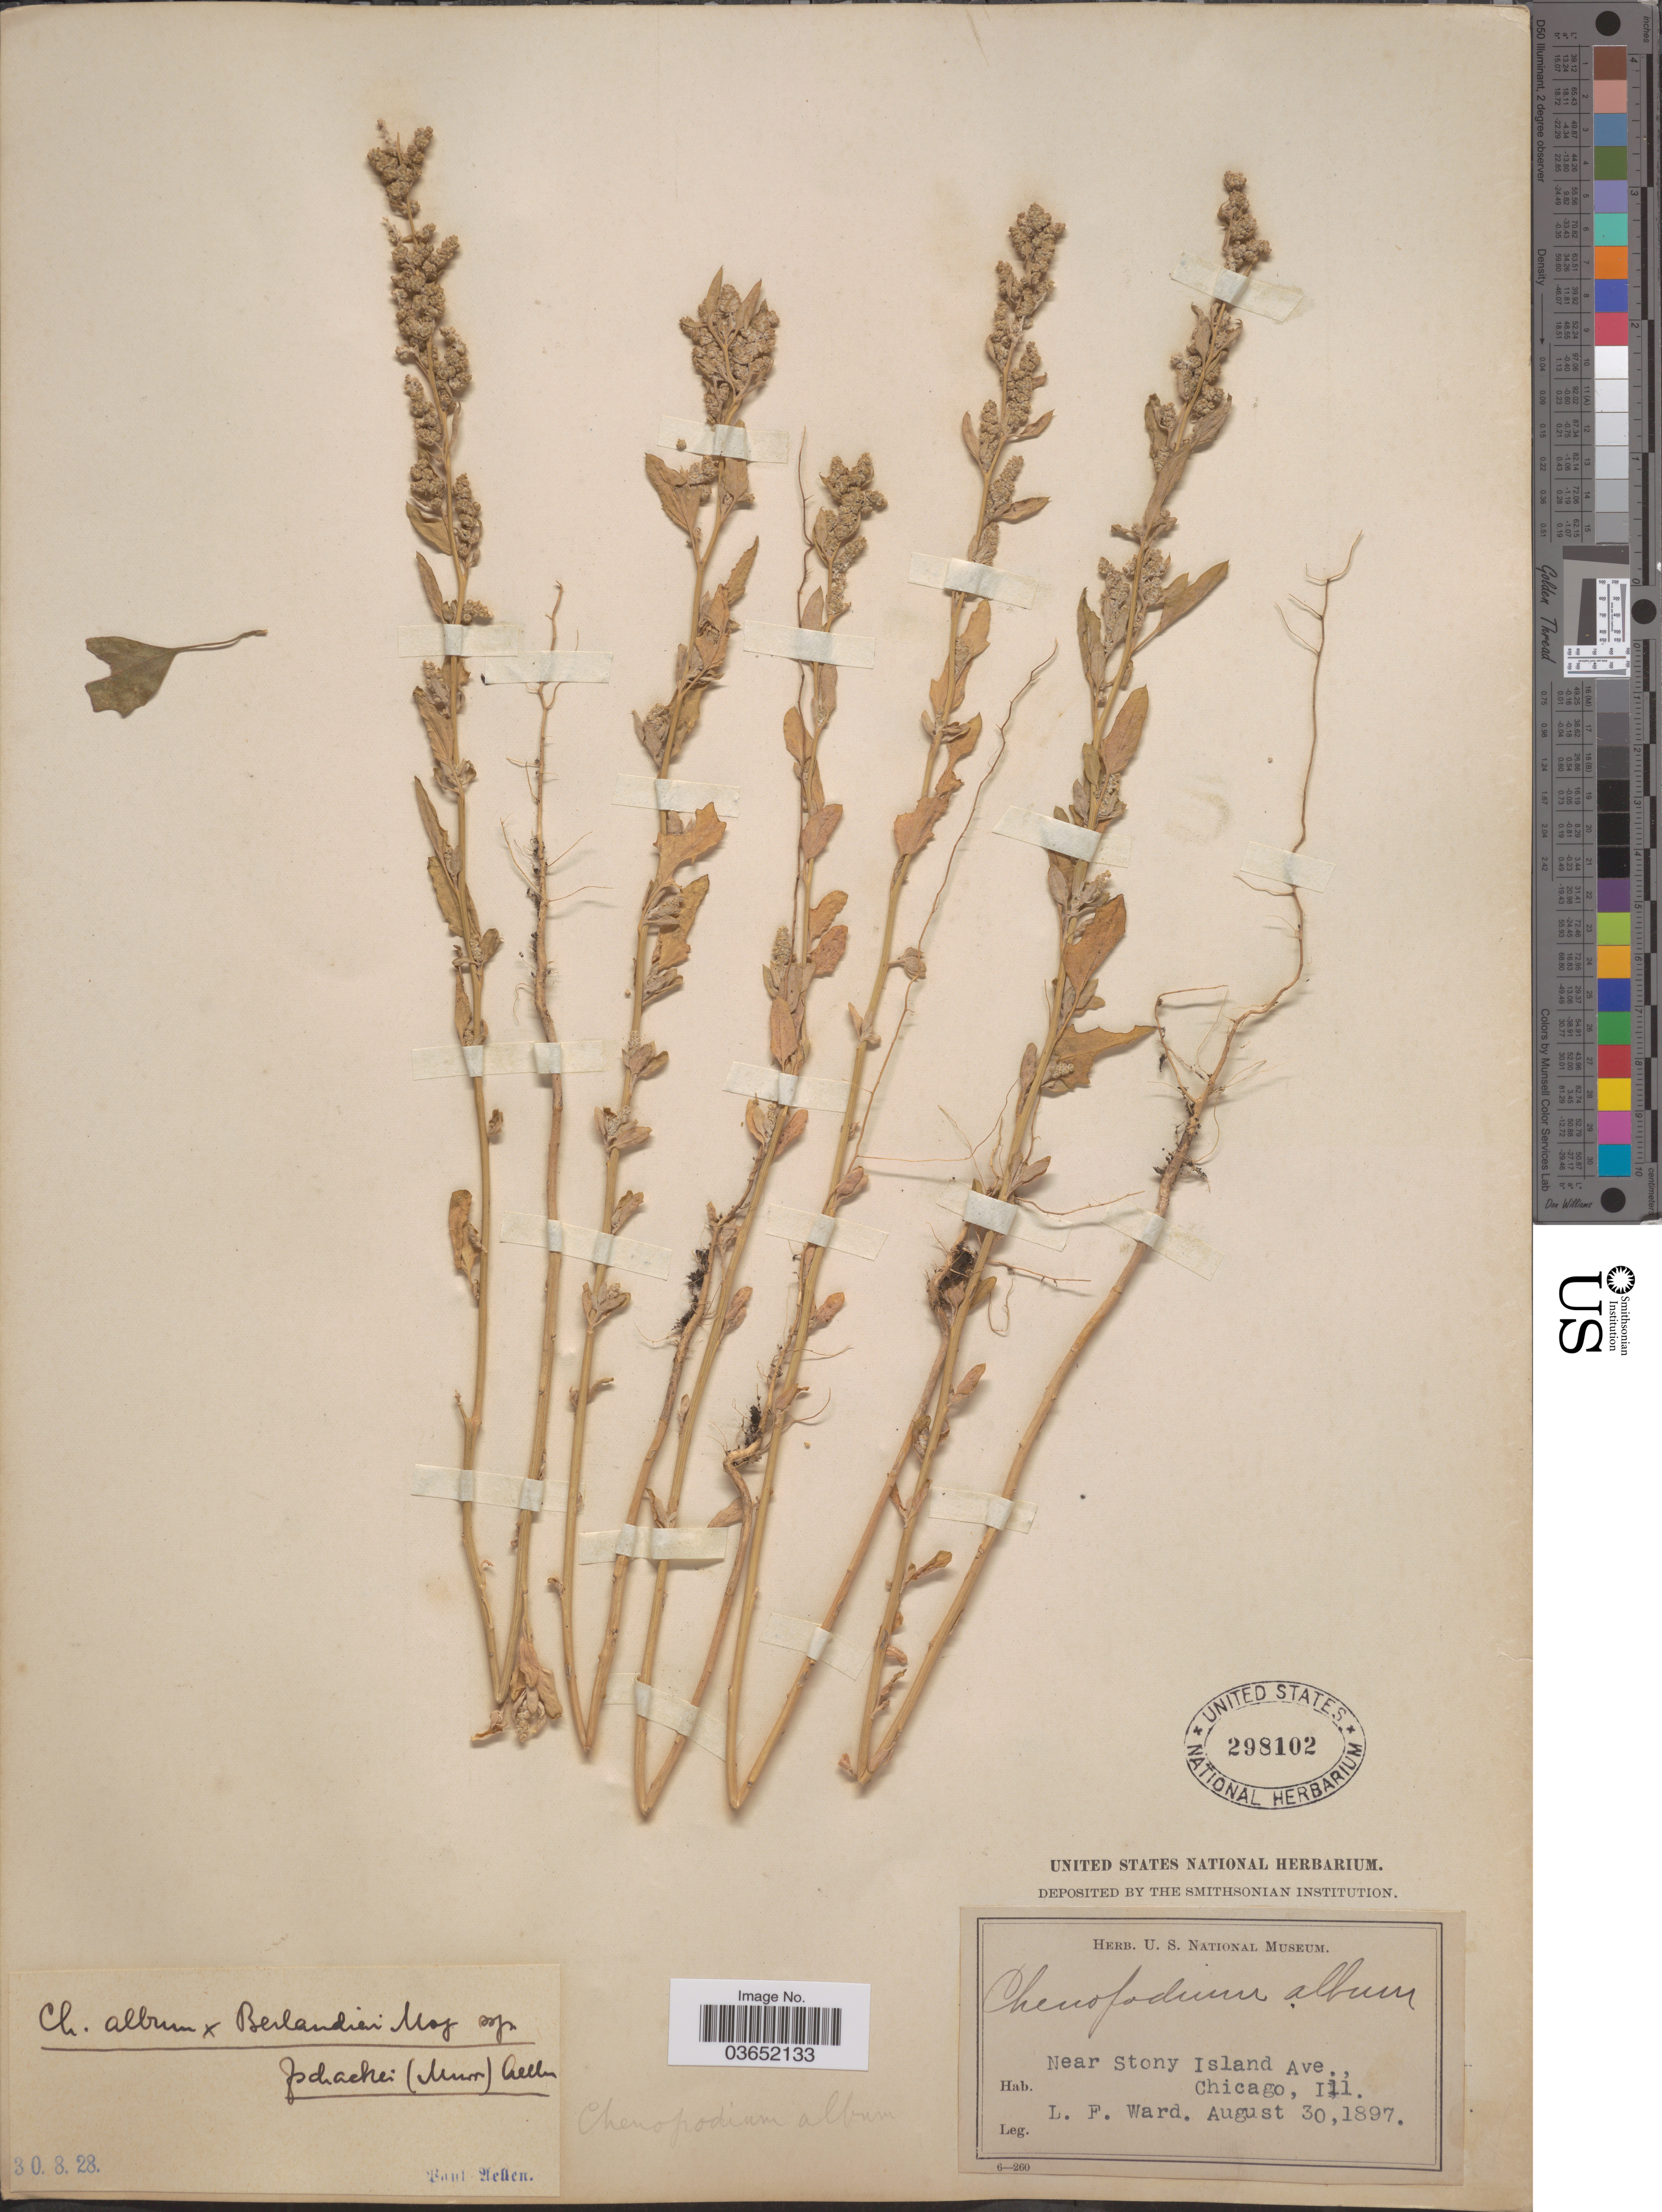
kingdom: Plantae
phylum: Tracheophyta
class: Magnoliopsida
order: Caryophyllales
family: Amaranthaceae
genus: Chenopodium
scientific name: Chenopodium album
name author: L.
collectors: L. Ward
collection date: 1897-08-30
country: United States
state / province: Illinois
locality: Near Stony Island Ave., Chicago.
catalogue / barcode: US 298102